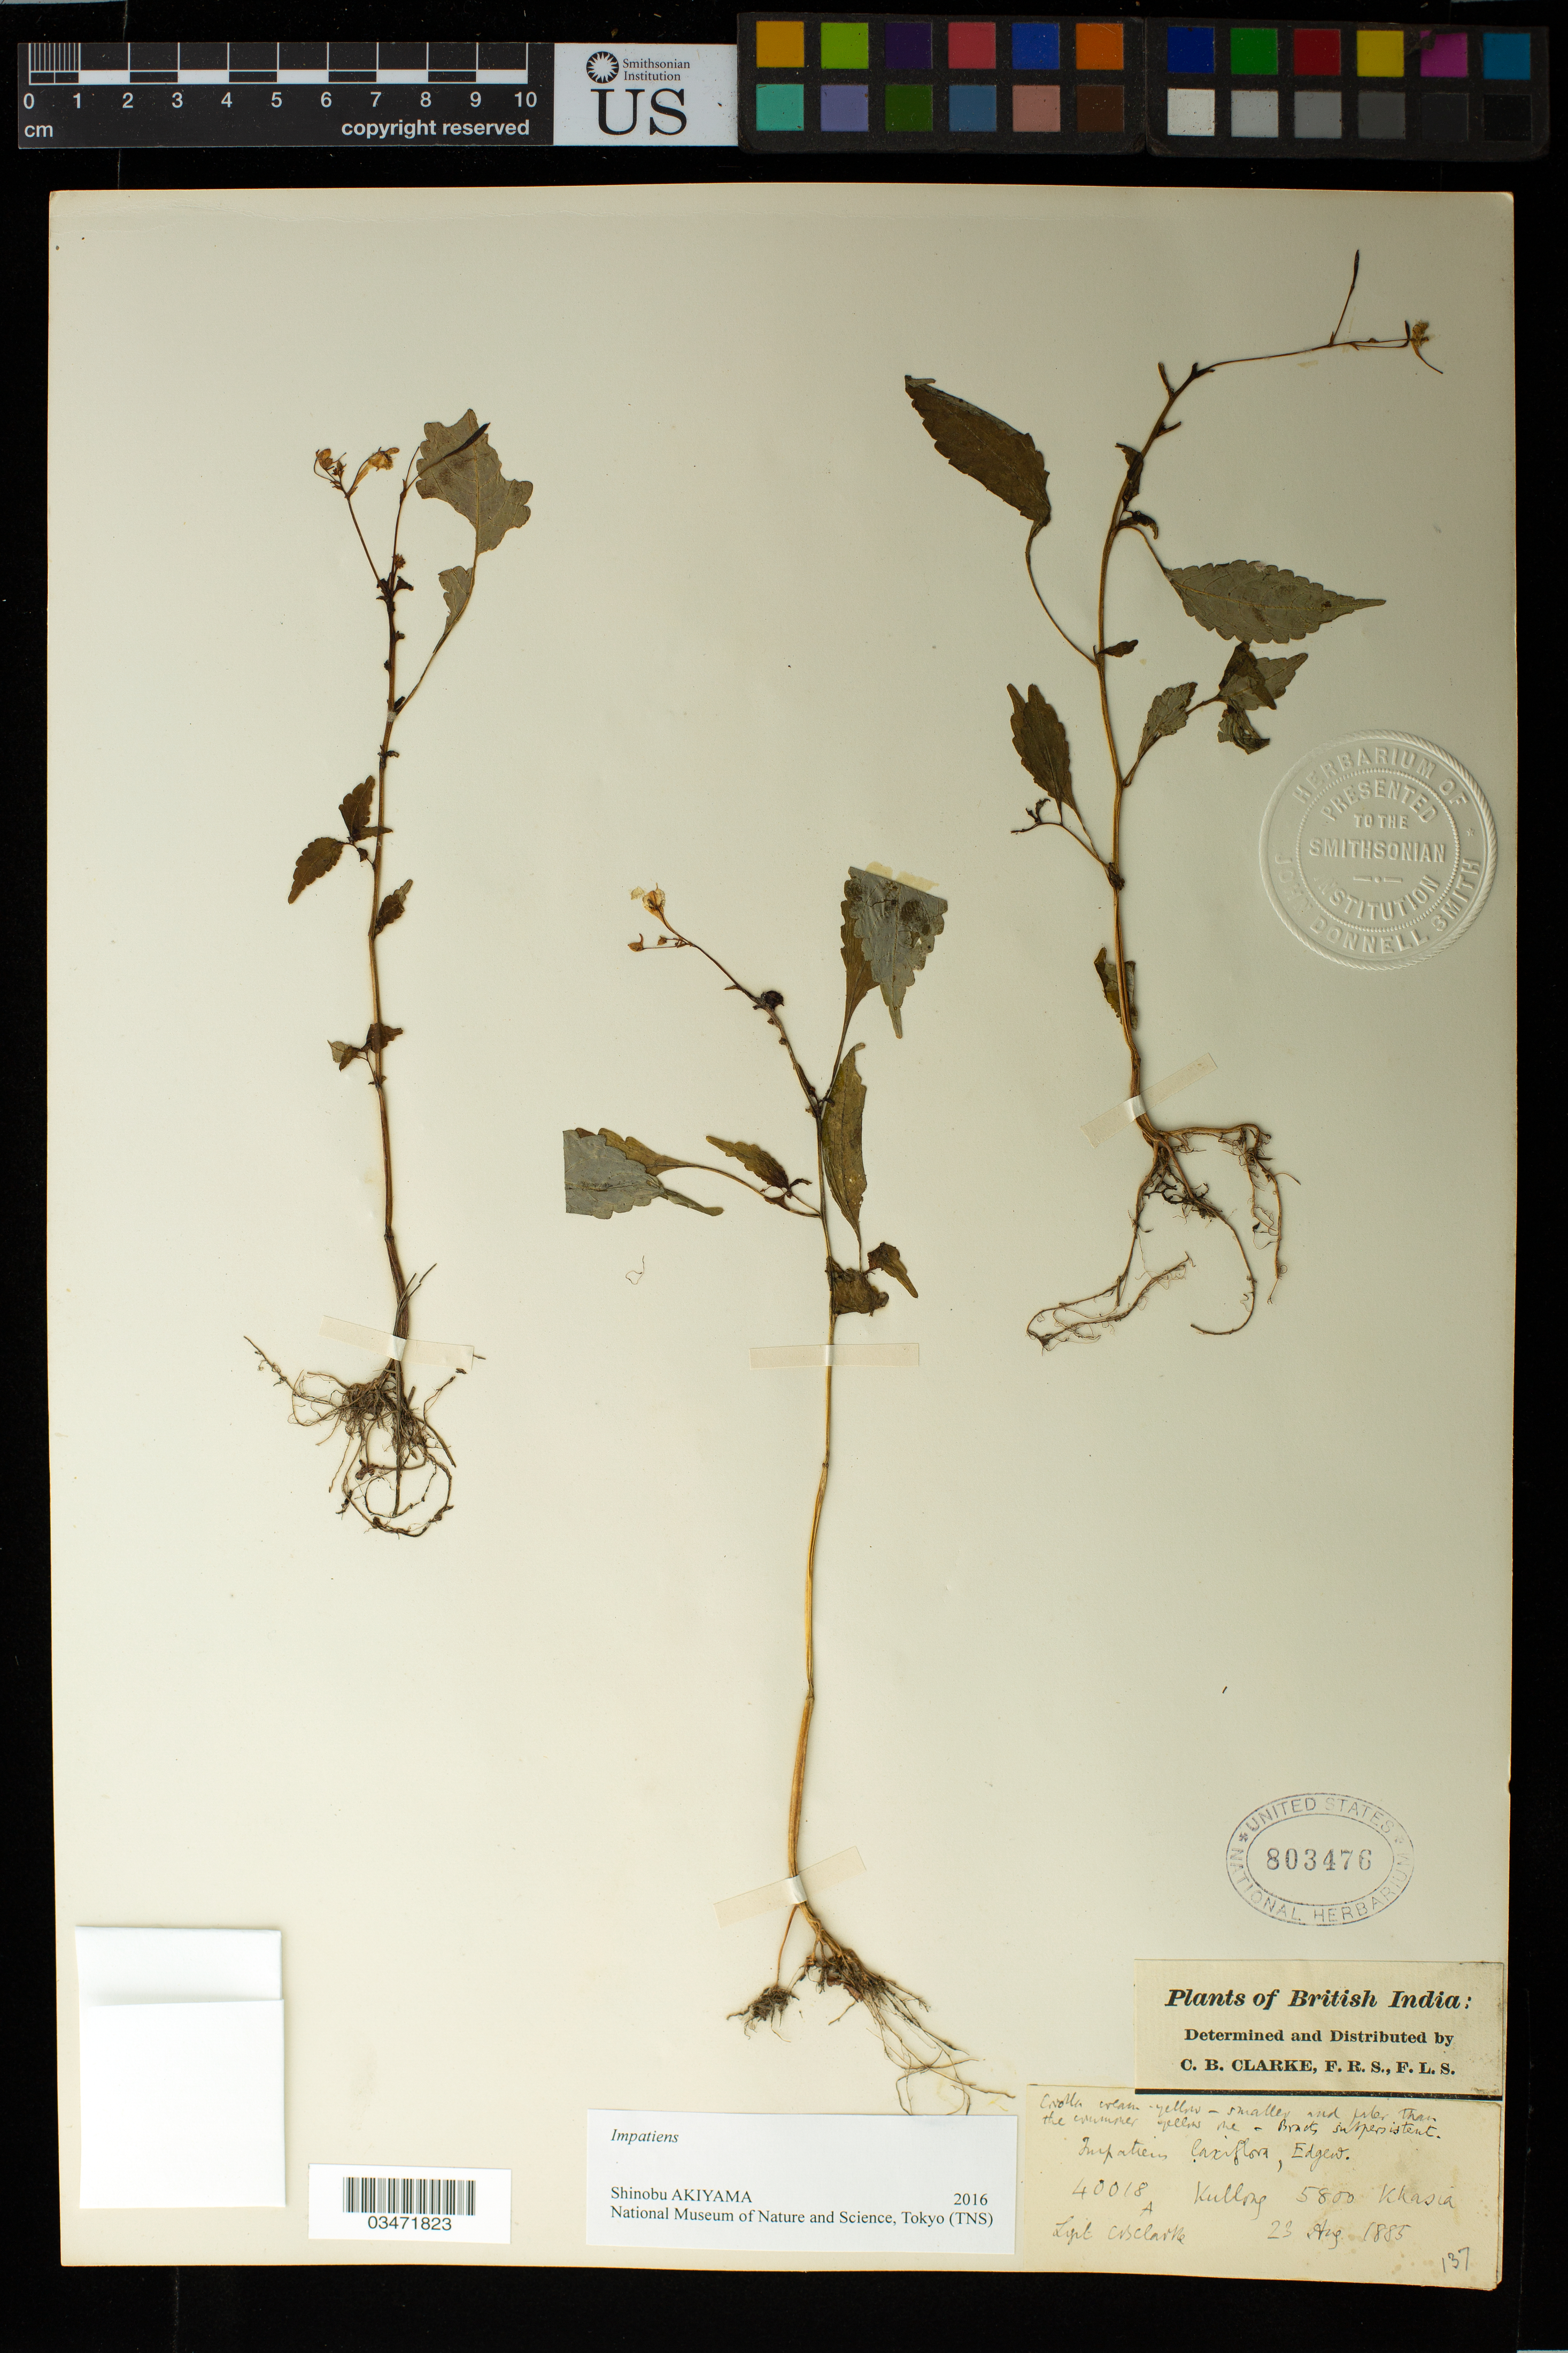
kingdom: Plantae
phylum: Tracheophyta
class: Magnoliopsida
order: Ericales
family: Balsaminaceae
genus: Impatiens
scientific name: Impatiens sp.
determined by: Akiyama, Shinobu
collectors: C. B. Clarke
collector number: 40018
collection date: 1885-08-23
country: India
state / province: Meghalaya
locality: Kullong, Khasia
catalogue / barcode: US 803476